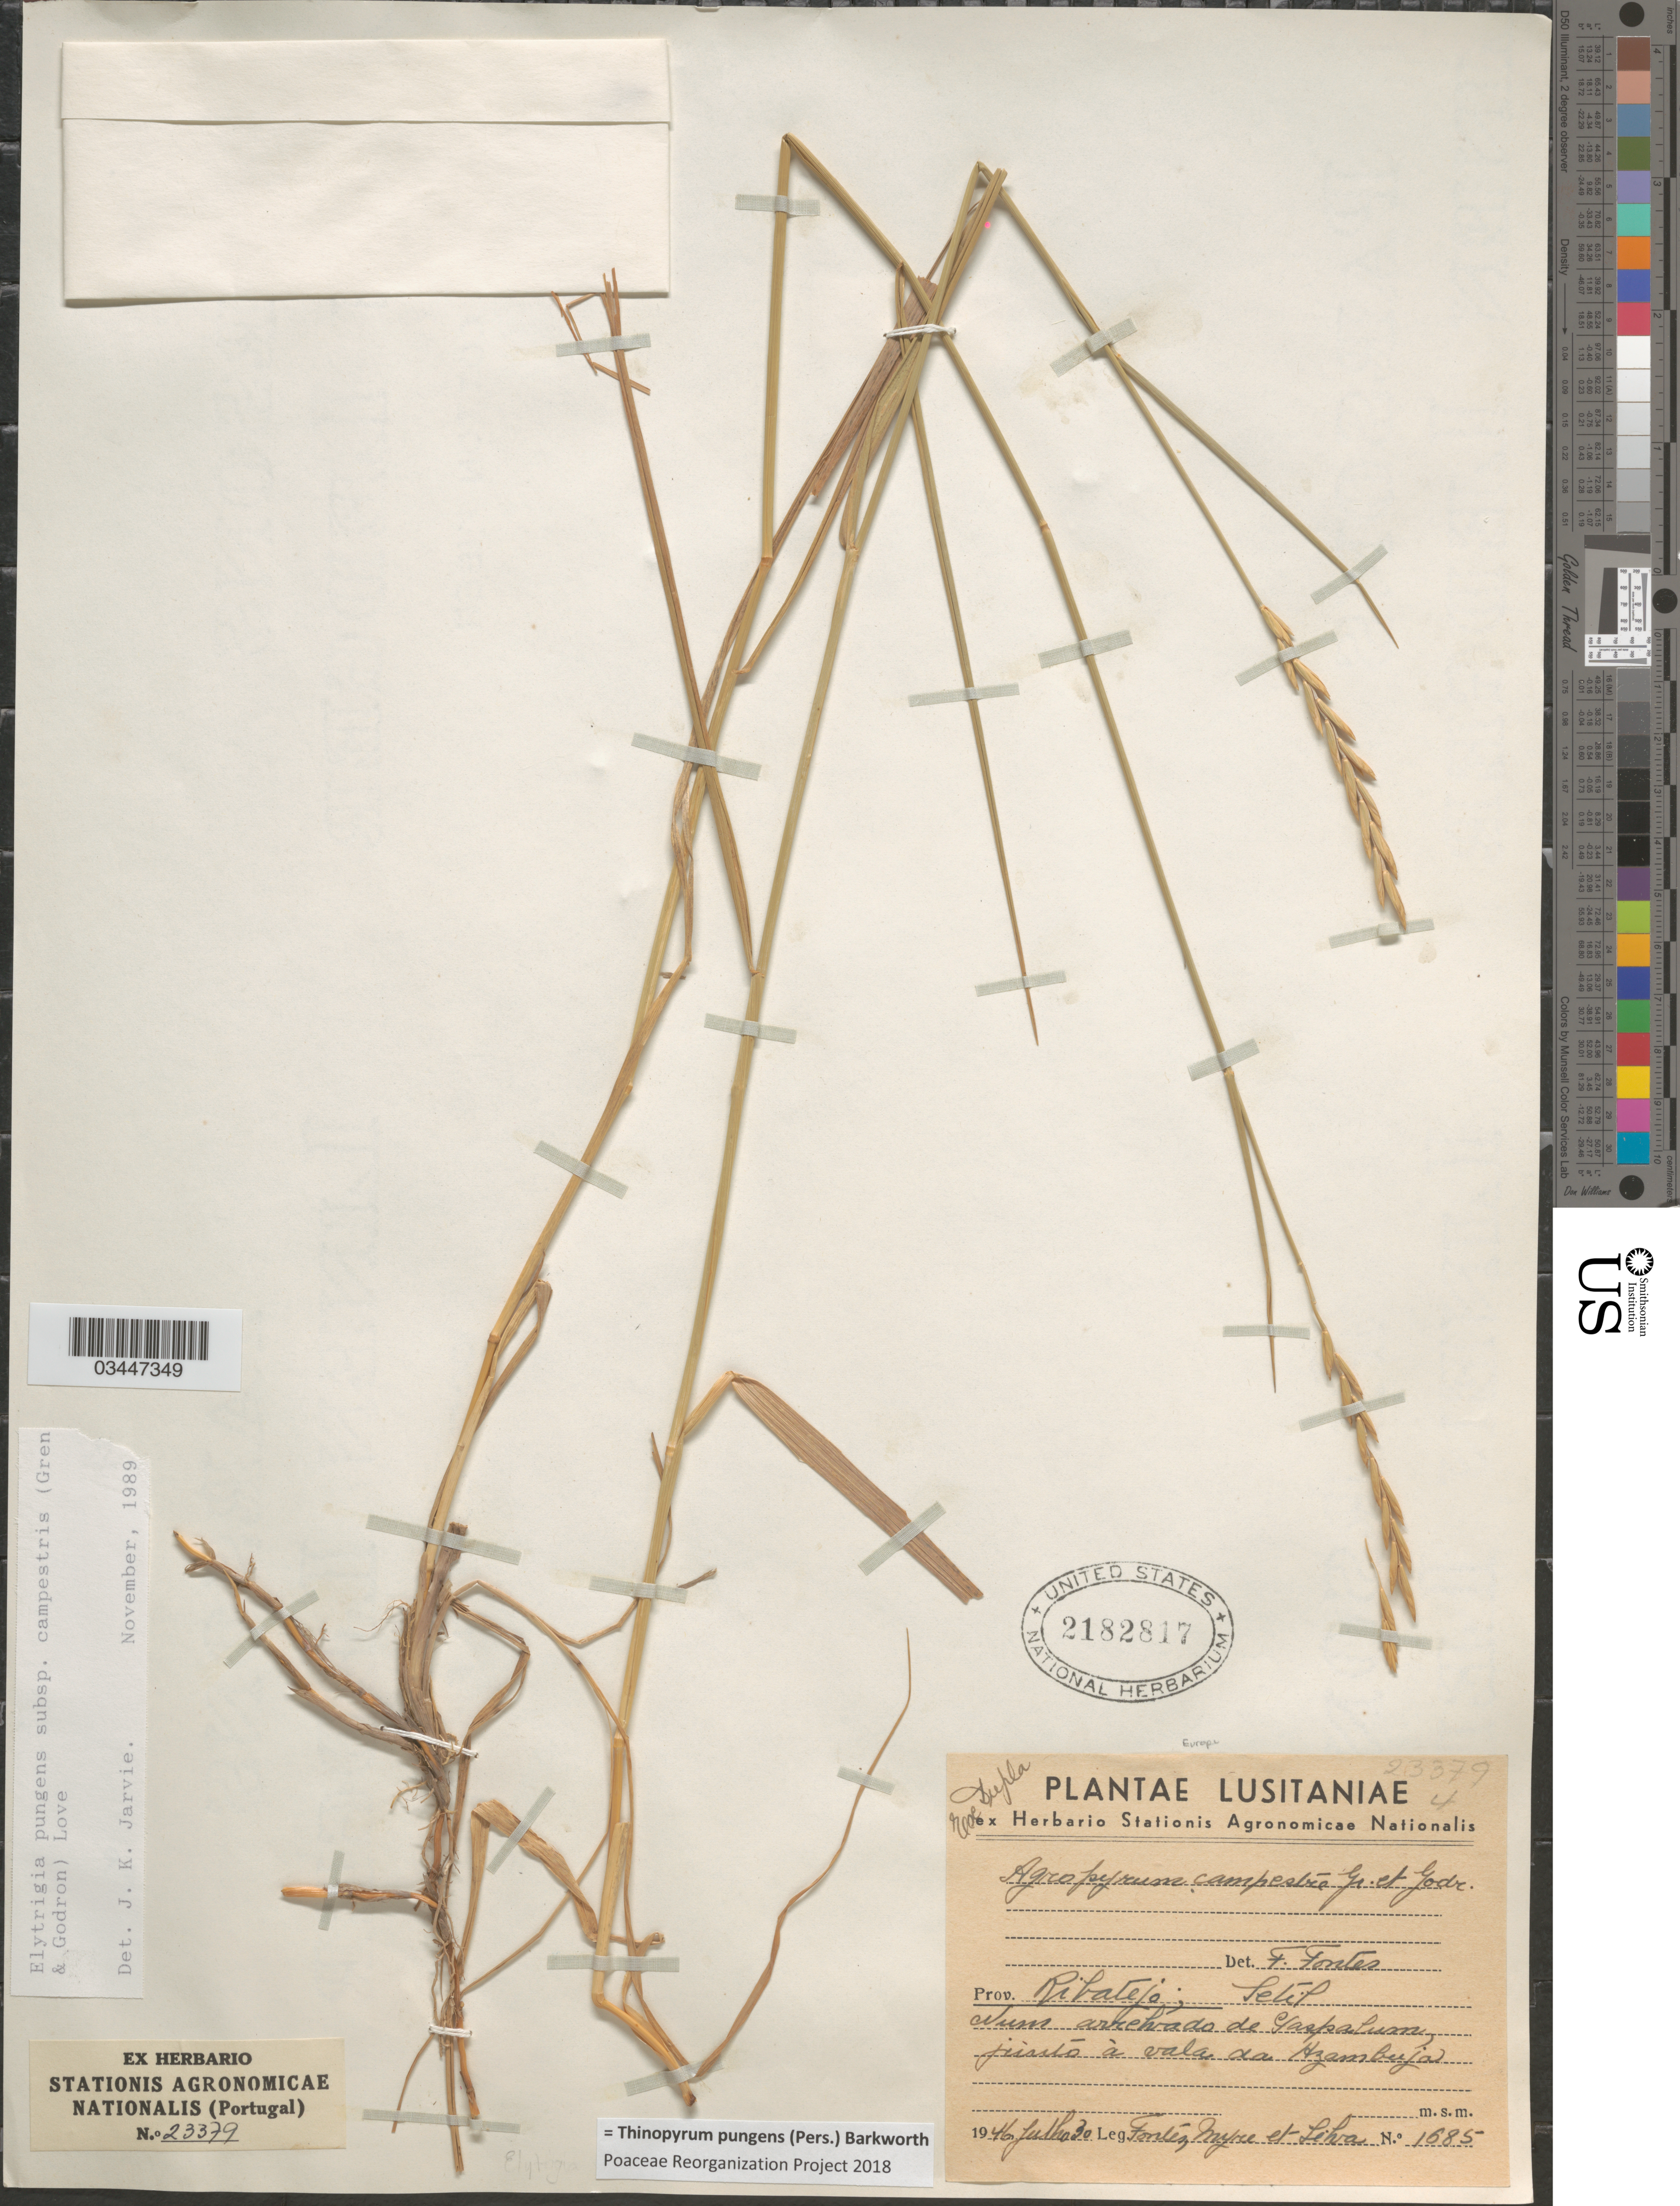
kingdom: Plantae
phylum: Tracheophyta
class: Liliopsida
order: Poales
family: Poaceae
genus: Thinopyrum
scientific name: Thinopyrum pungens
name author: (Pers.) Barkworth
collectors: Fontes, Myre & Silva, --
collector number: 1685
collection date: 1946-07-30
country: Portugal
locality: Lusitaniae. Prov. Ribatejo; Setil arum arrelvado de Gaspalum, junto à vala da Hzambuja.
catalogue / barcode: US 2182817